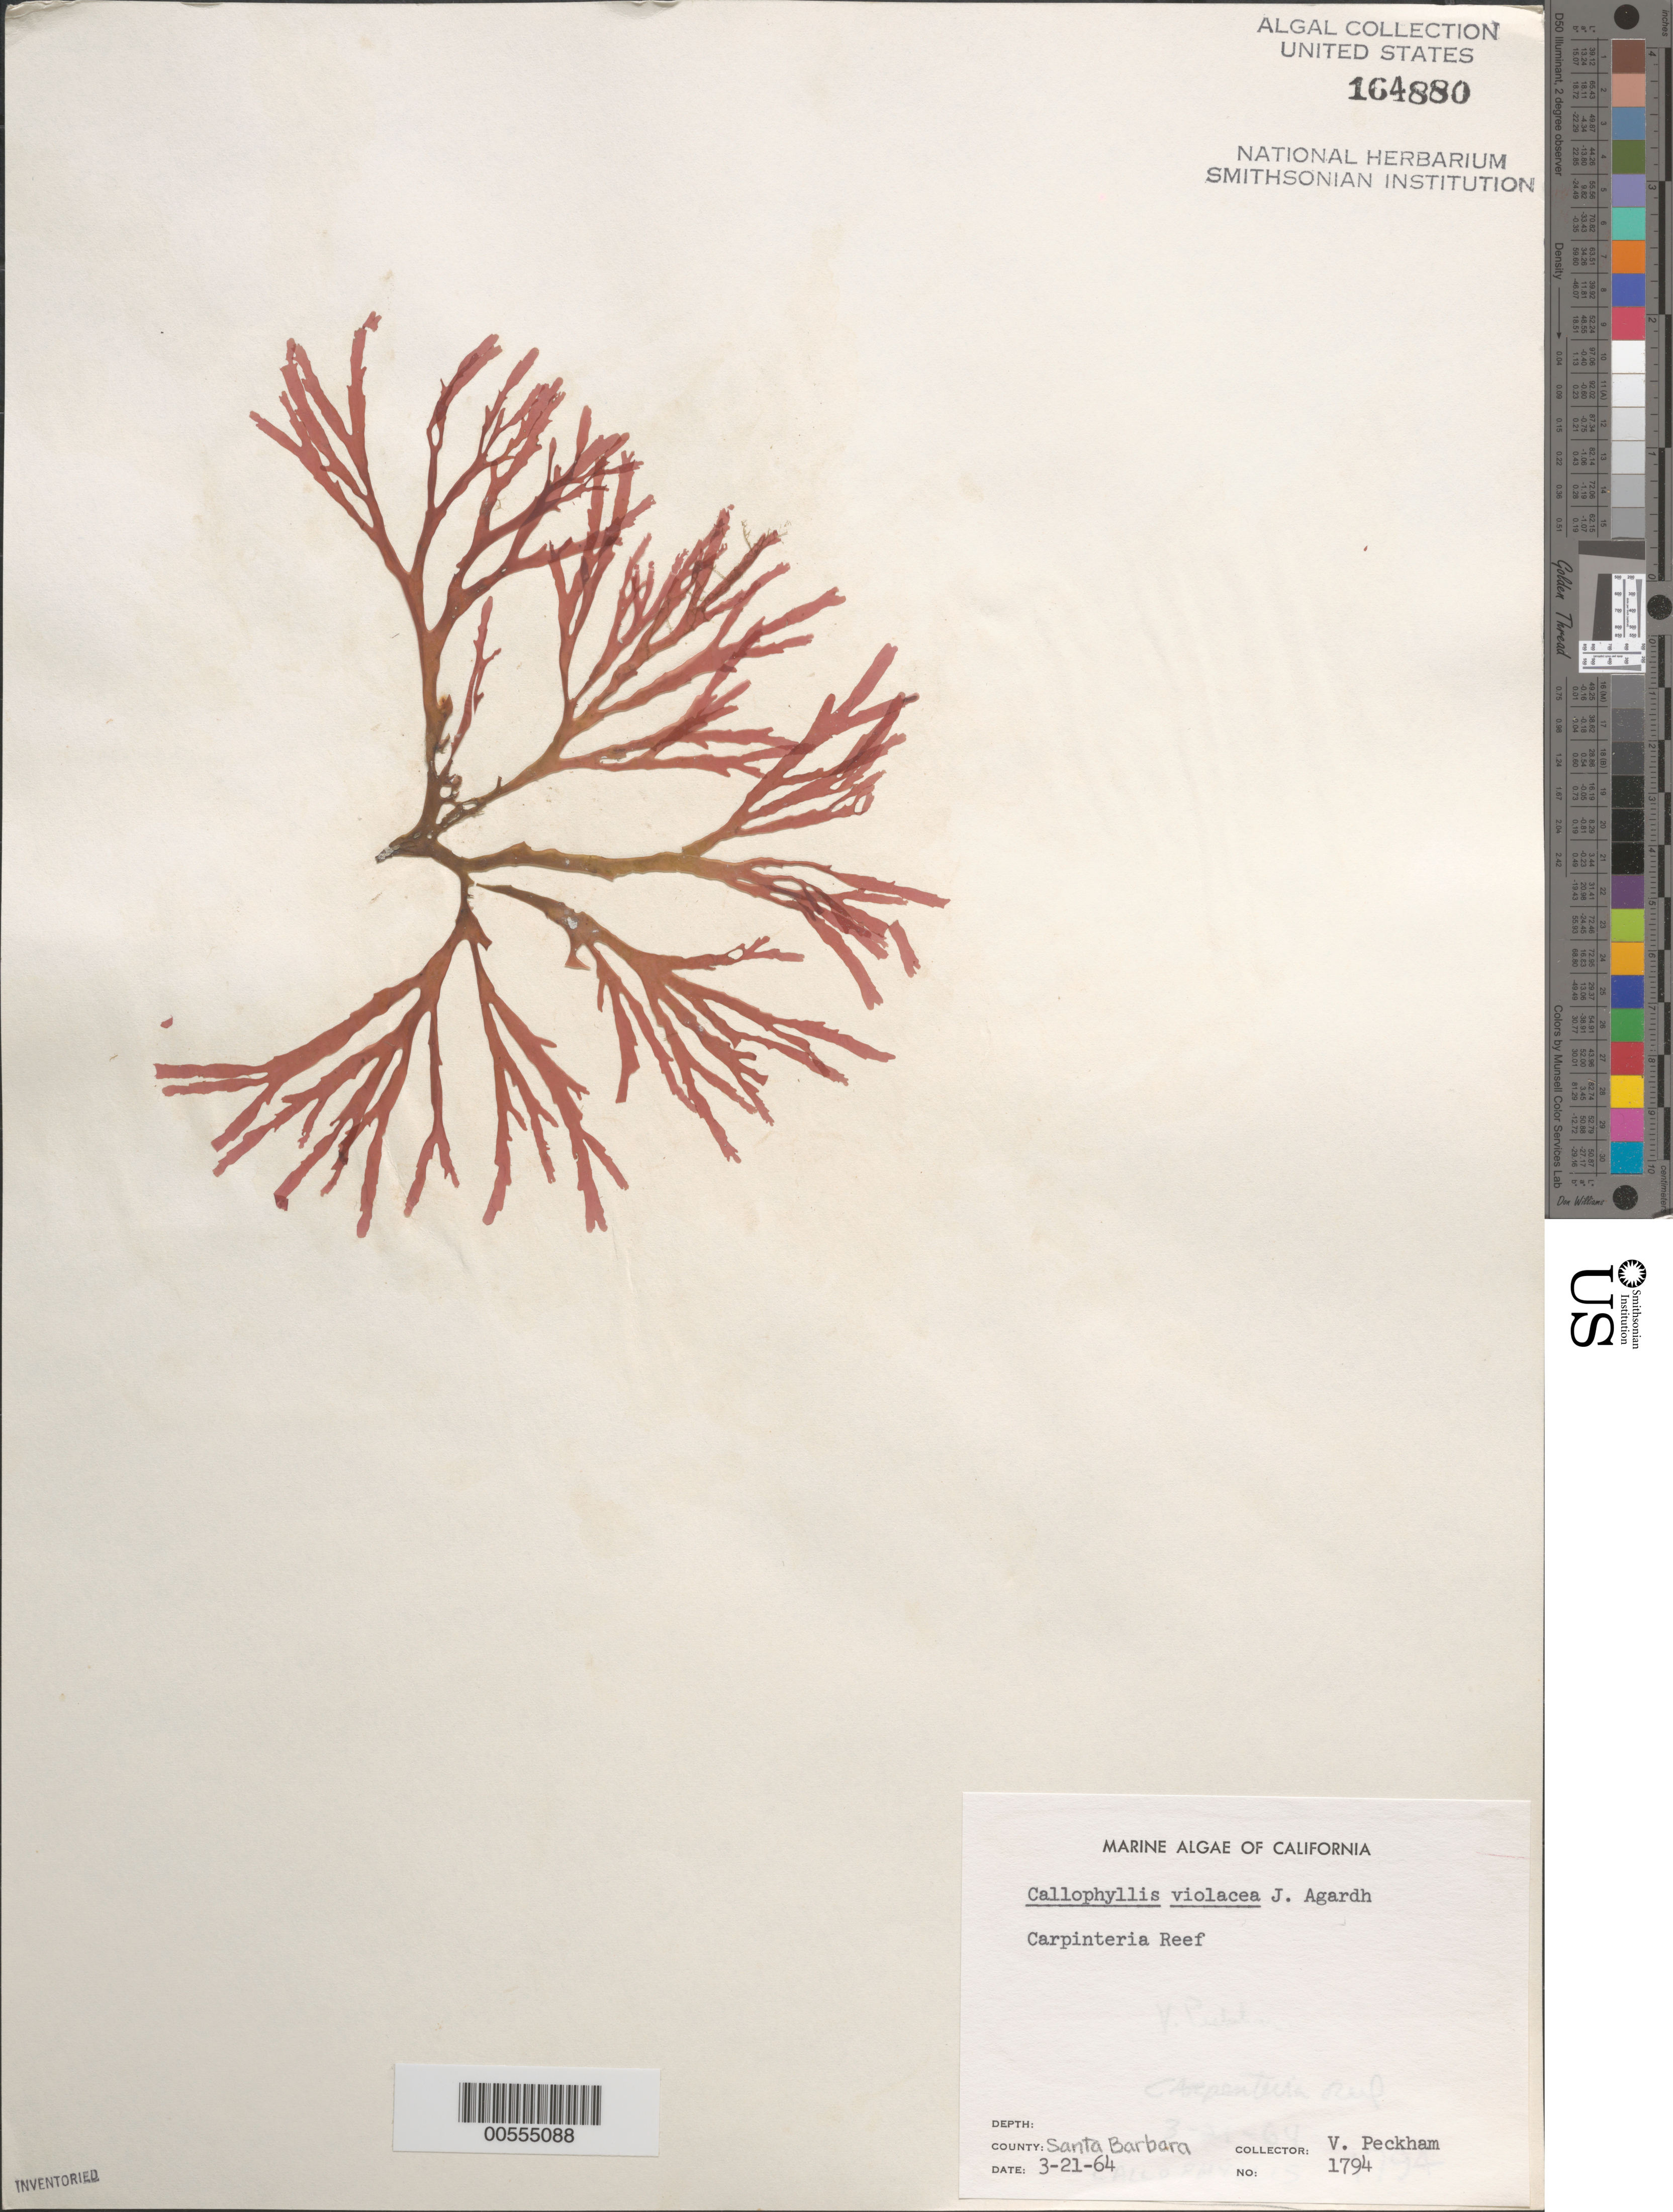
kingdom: Plantae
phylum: Rhodophyta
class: Florideophyceae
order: Gigartinales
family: Kallymeniaceae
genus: Callophyllis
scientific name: Callophyllis violacea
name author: J. Agardh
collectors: V. Peckham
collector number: Neushul 1794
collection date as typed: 21 Mar 1964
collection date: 1964-03-21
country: United States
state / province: California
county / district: Santa Barbara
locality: Carpinteria Reef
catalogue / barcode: US 164880